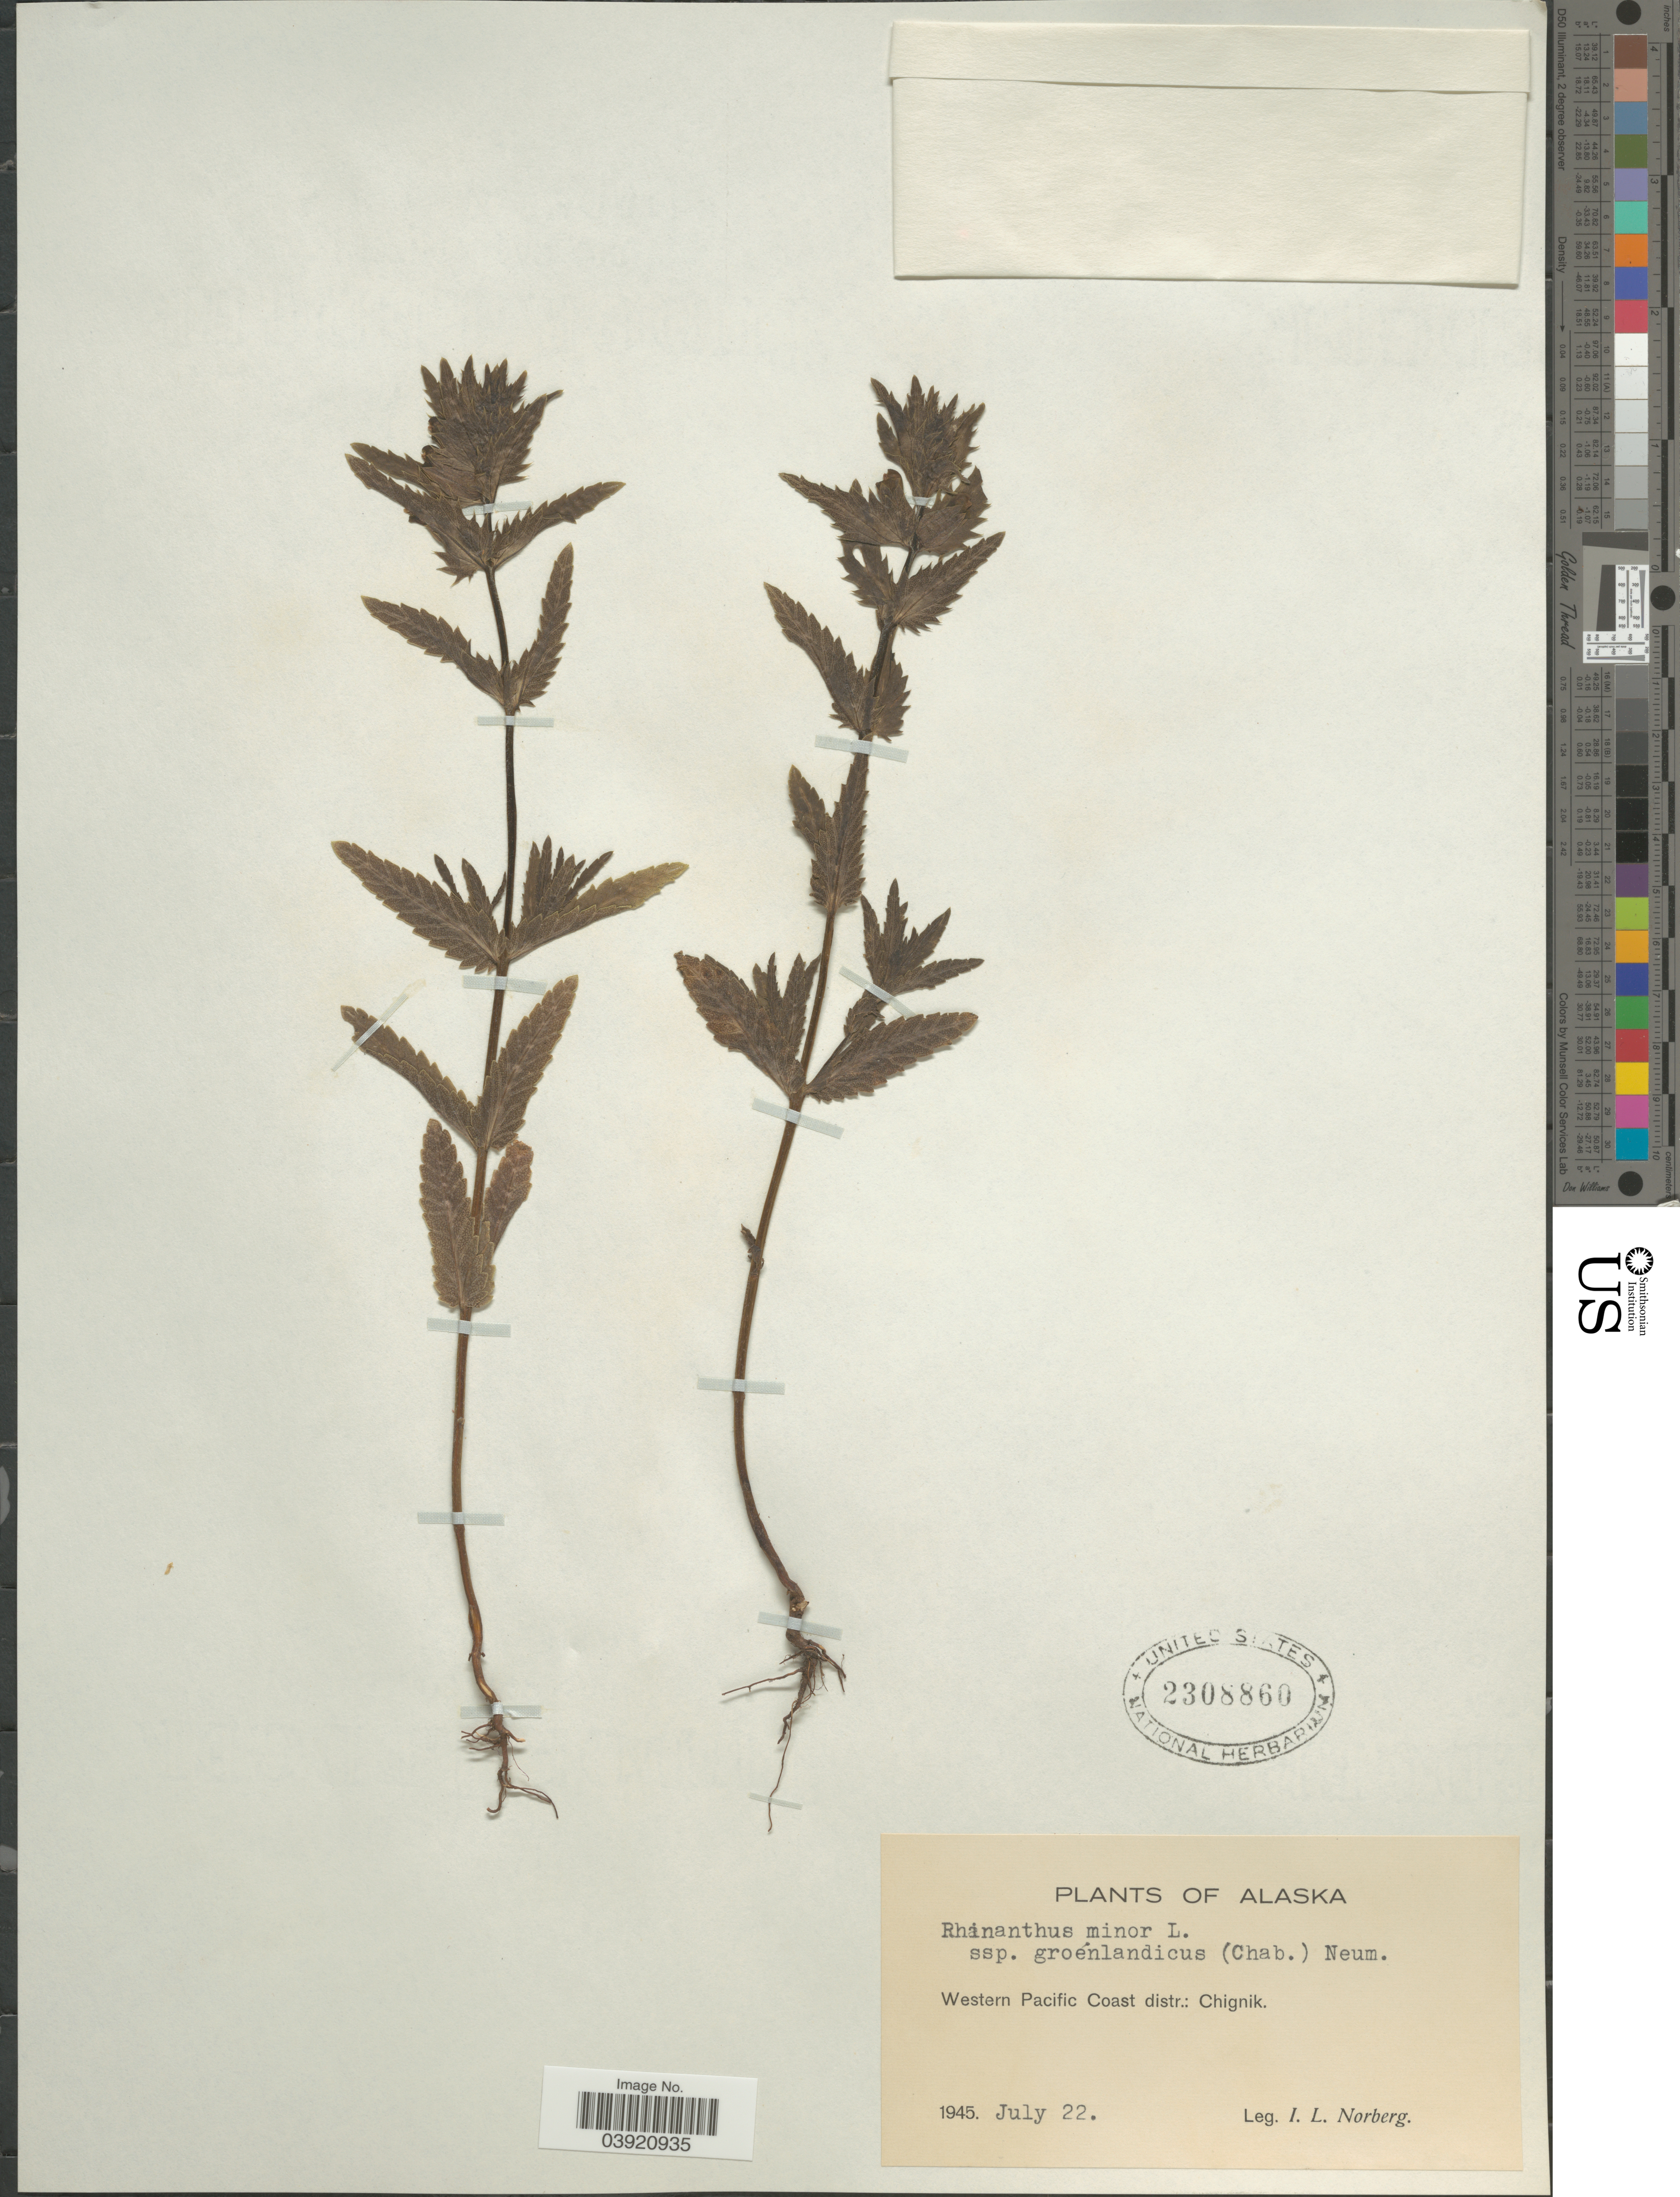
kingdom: Plantae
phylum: Tracheophyta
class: Magnoliopsida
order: Lamiales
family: Orobanchaceae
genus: Rhinanthus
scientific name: Rhinanthus major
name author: L.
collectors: I. Norberg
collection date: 1945-07-22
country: United States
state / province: Alaska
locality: Western Pacific Coast distr.: Chignik.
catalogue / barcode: US 2308860